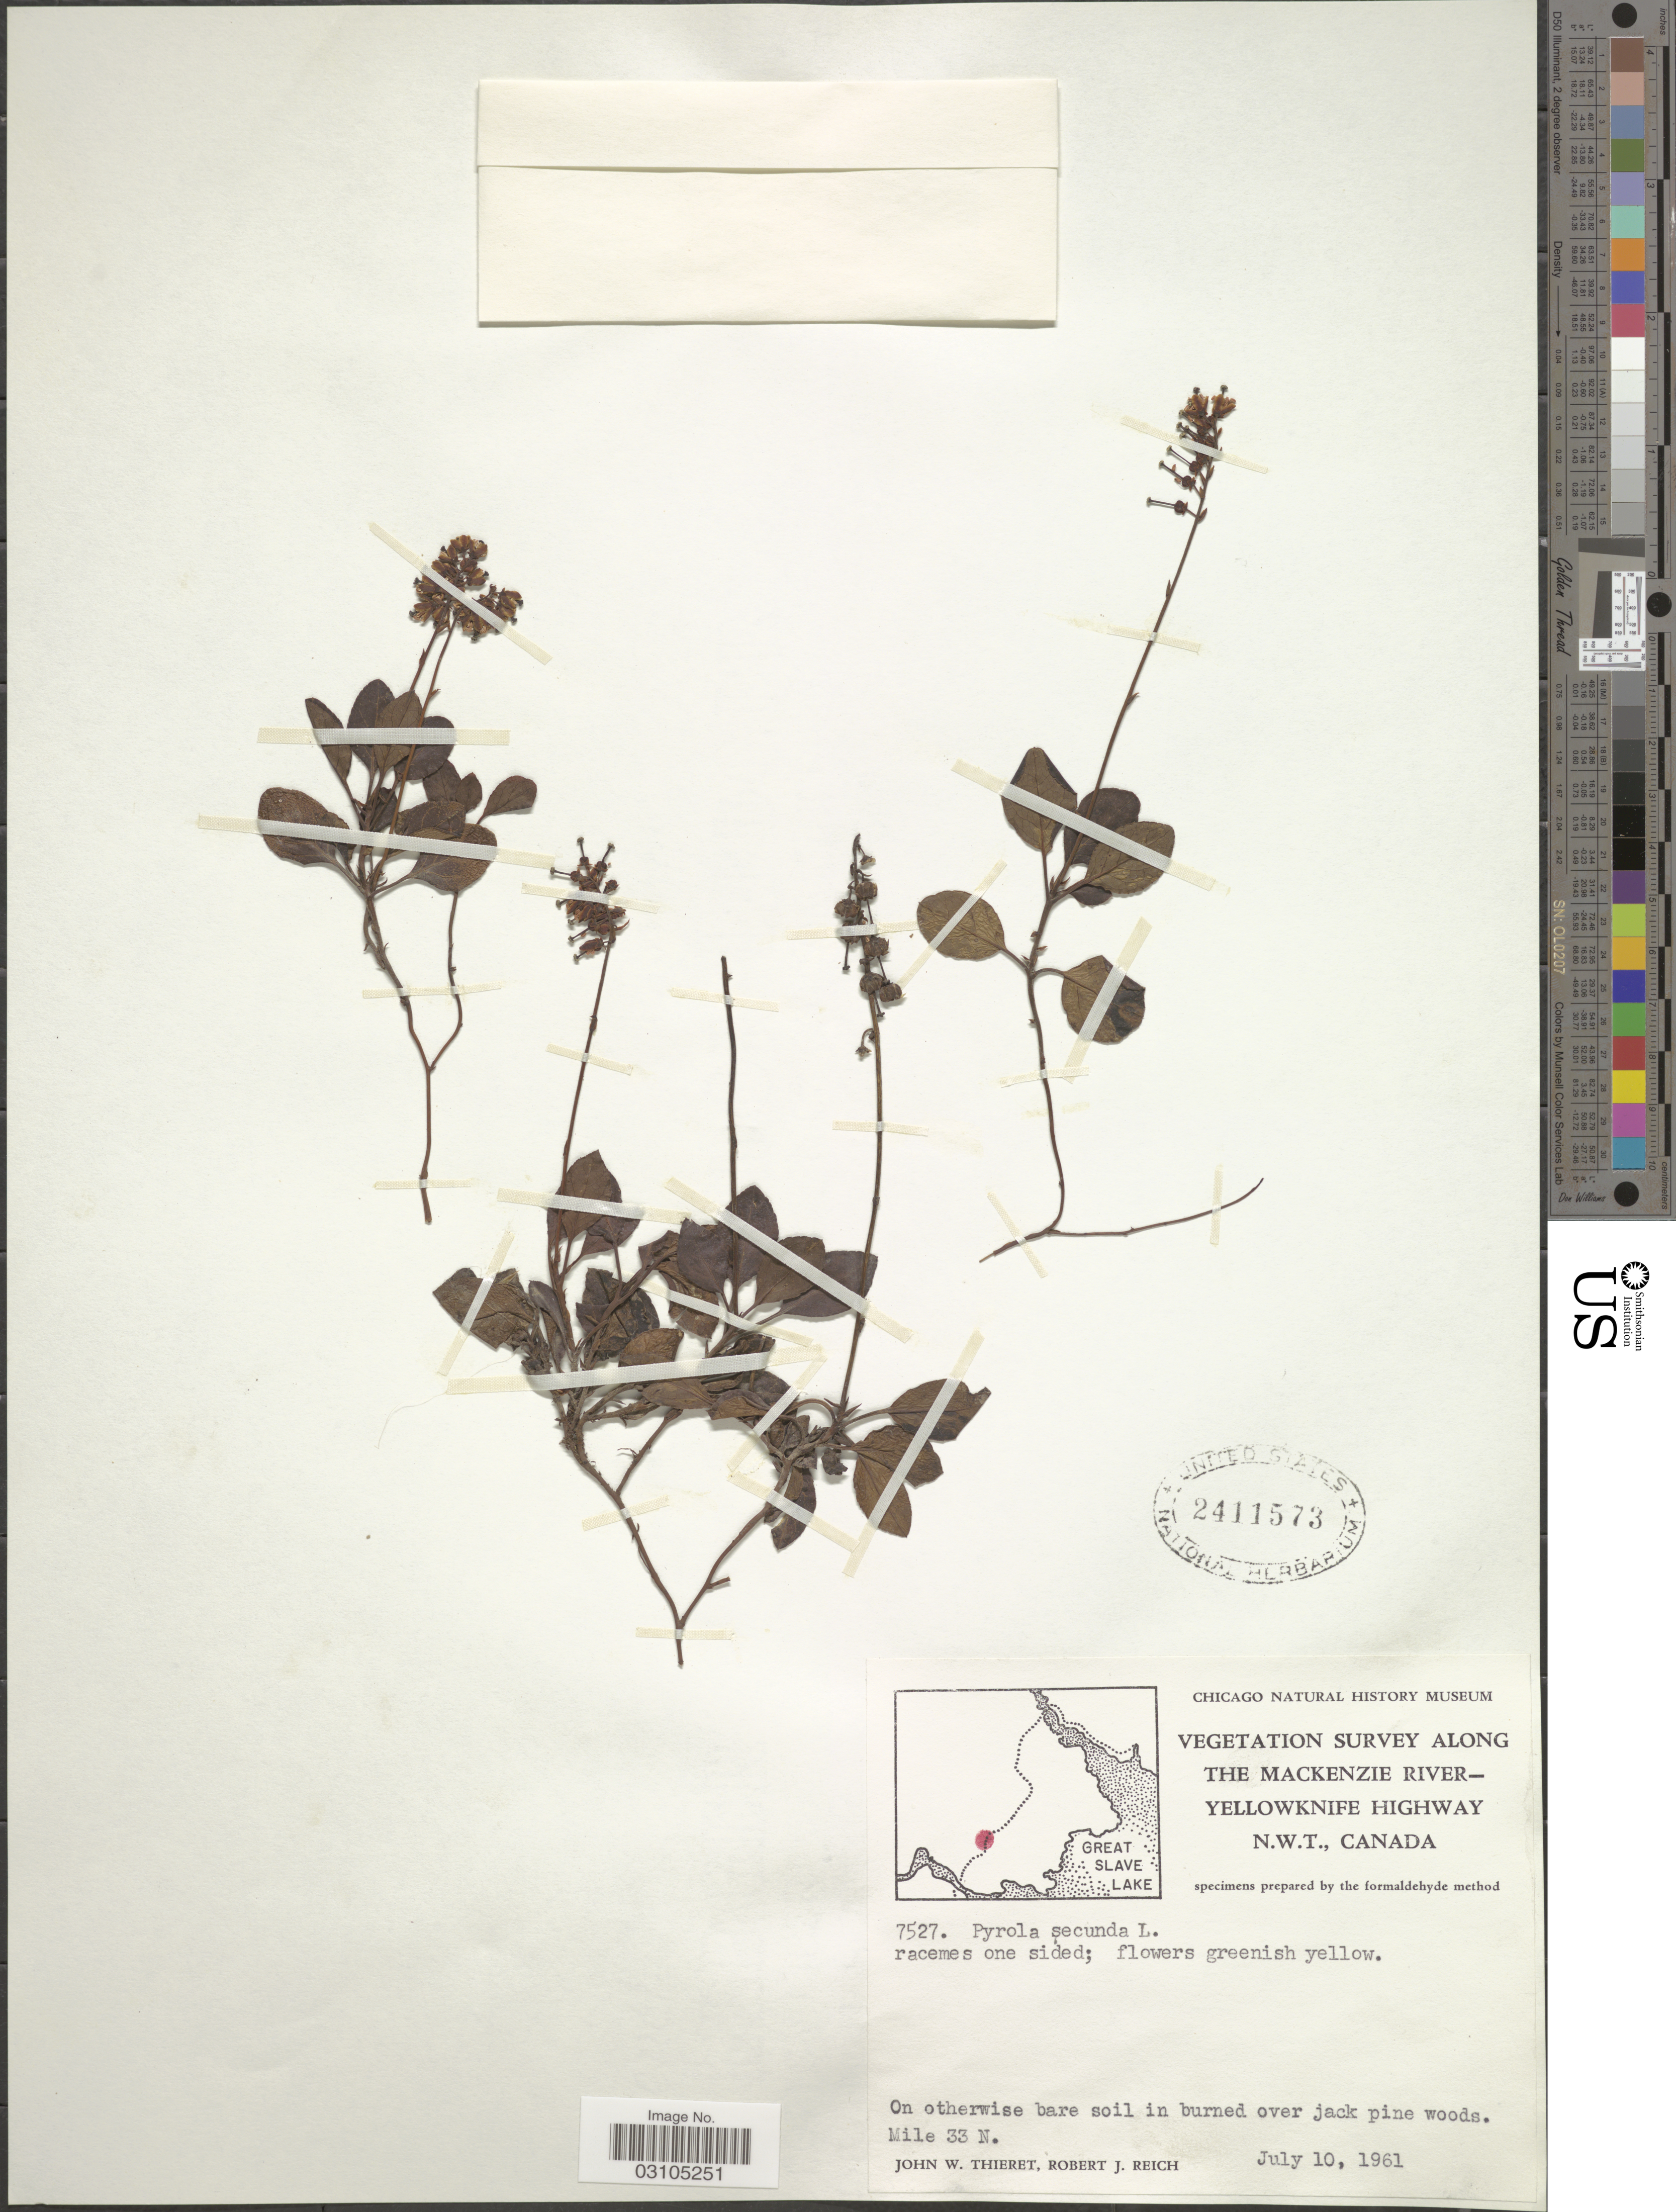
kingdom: Plantae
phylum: Tracheophyta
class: Magnoliopsida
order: Ericales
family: Ericaceae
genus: Orthilia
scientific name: Orthilia secunda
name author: (L.) House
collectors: J. W. Thieret & R. Reich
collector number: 7527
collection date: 1961-07-10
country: Canada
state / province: Northwest Territories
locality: Yellowknife Highway N.W.T. On otherwise bare soil in burned over jack pine woods. Mile 33 N.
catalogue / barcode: US 2411573